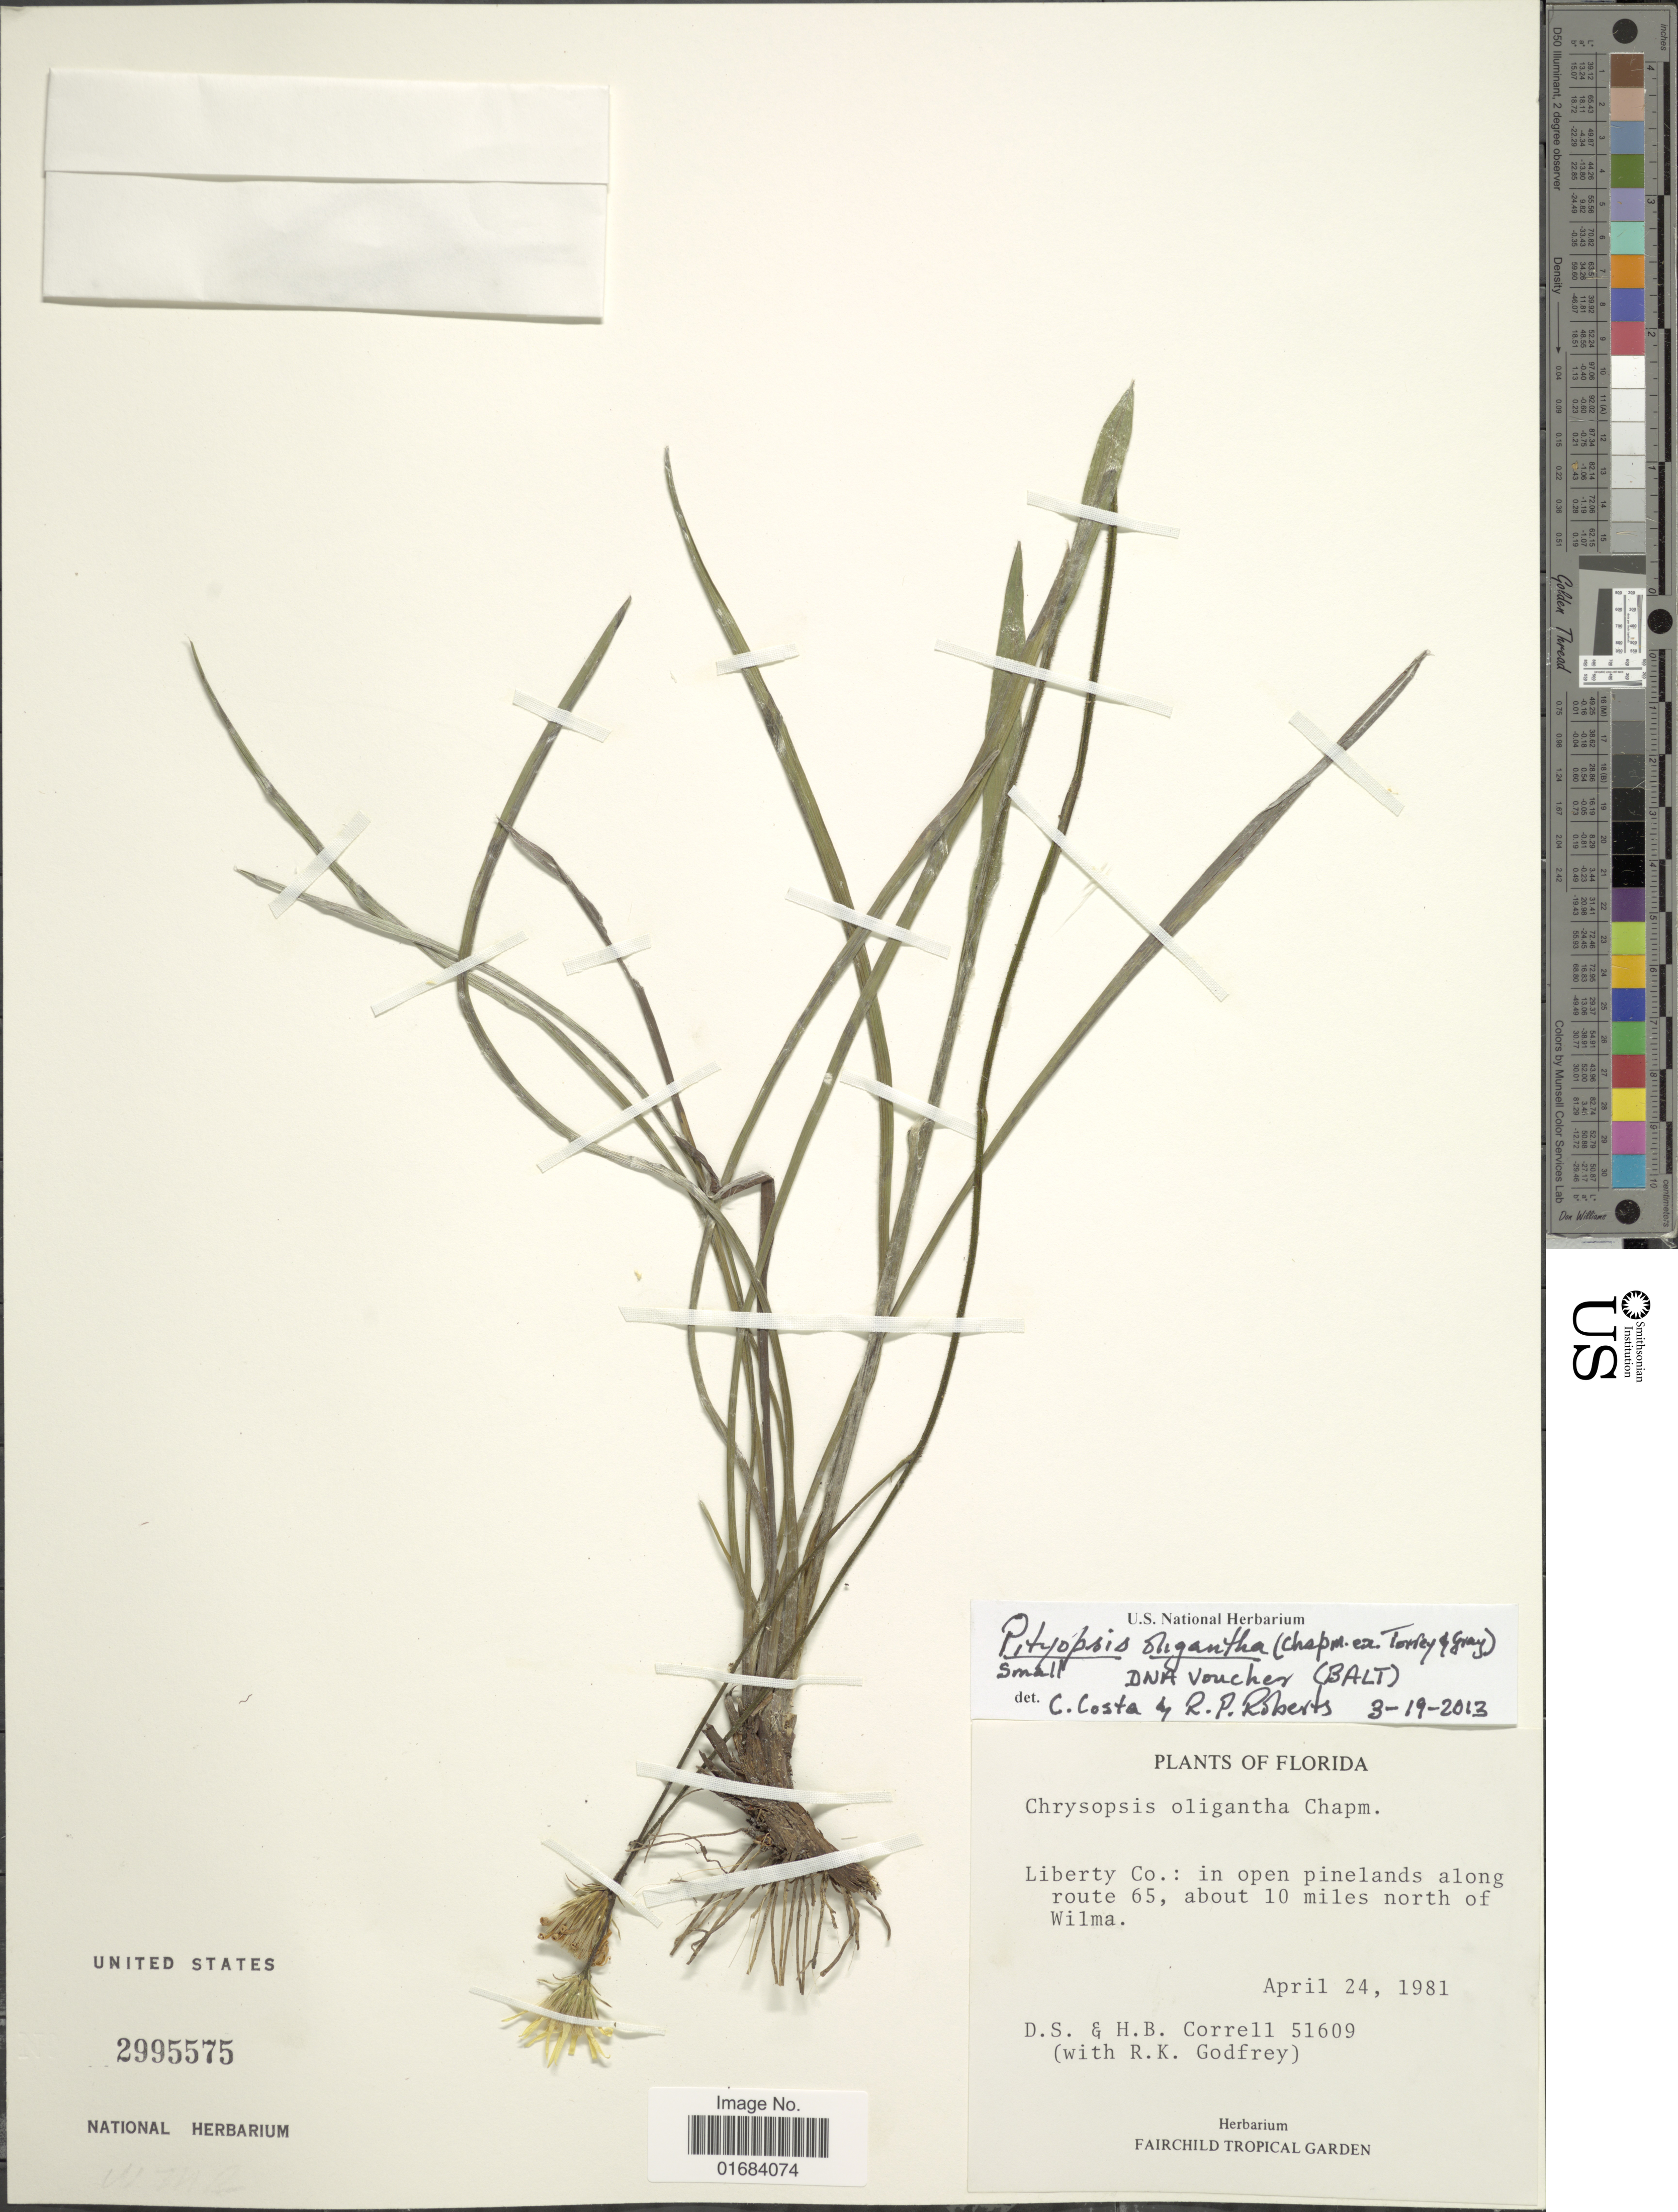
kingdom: Plantae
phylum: Tracheophyta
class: Magnoliopsida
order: Asterales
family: Asteraceae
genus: Pityopsis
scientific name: Pityopsis oligantha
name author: (Chapm. ex Torr. & A. Gray) Small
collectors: D. S. Correll, H. Correll & R. K. Godfrey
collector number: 51609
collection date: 1981-04-24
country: United States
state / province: Florida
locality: Liberty Co.: in open pinelands along route 65, about 10 miles north of Wilma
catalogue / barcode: US 2995575